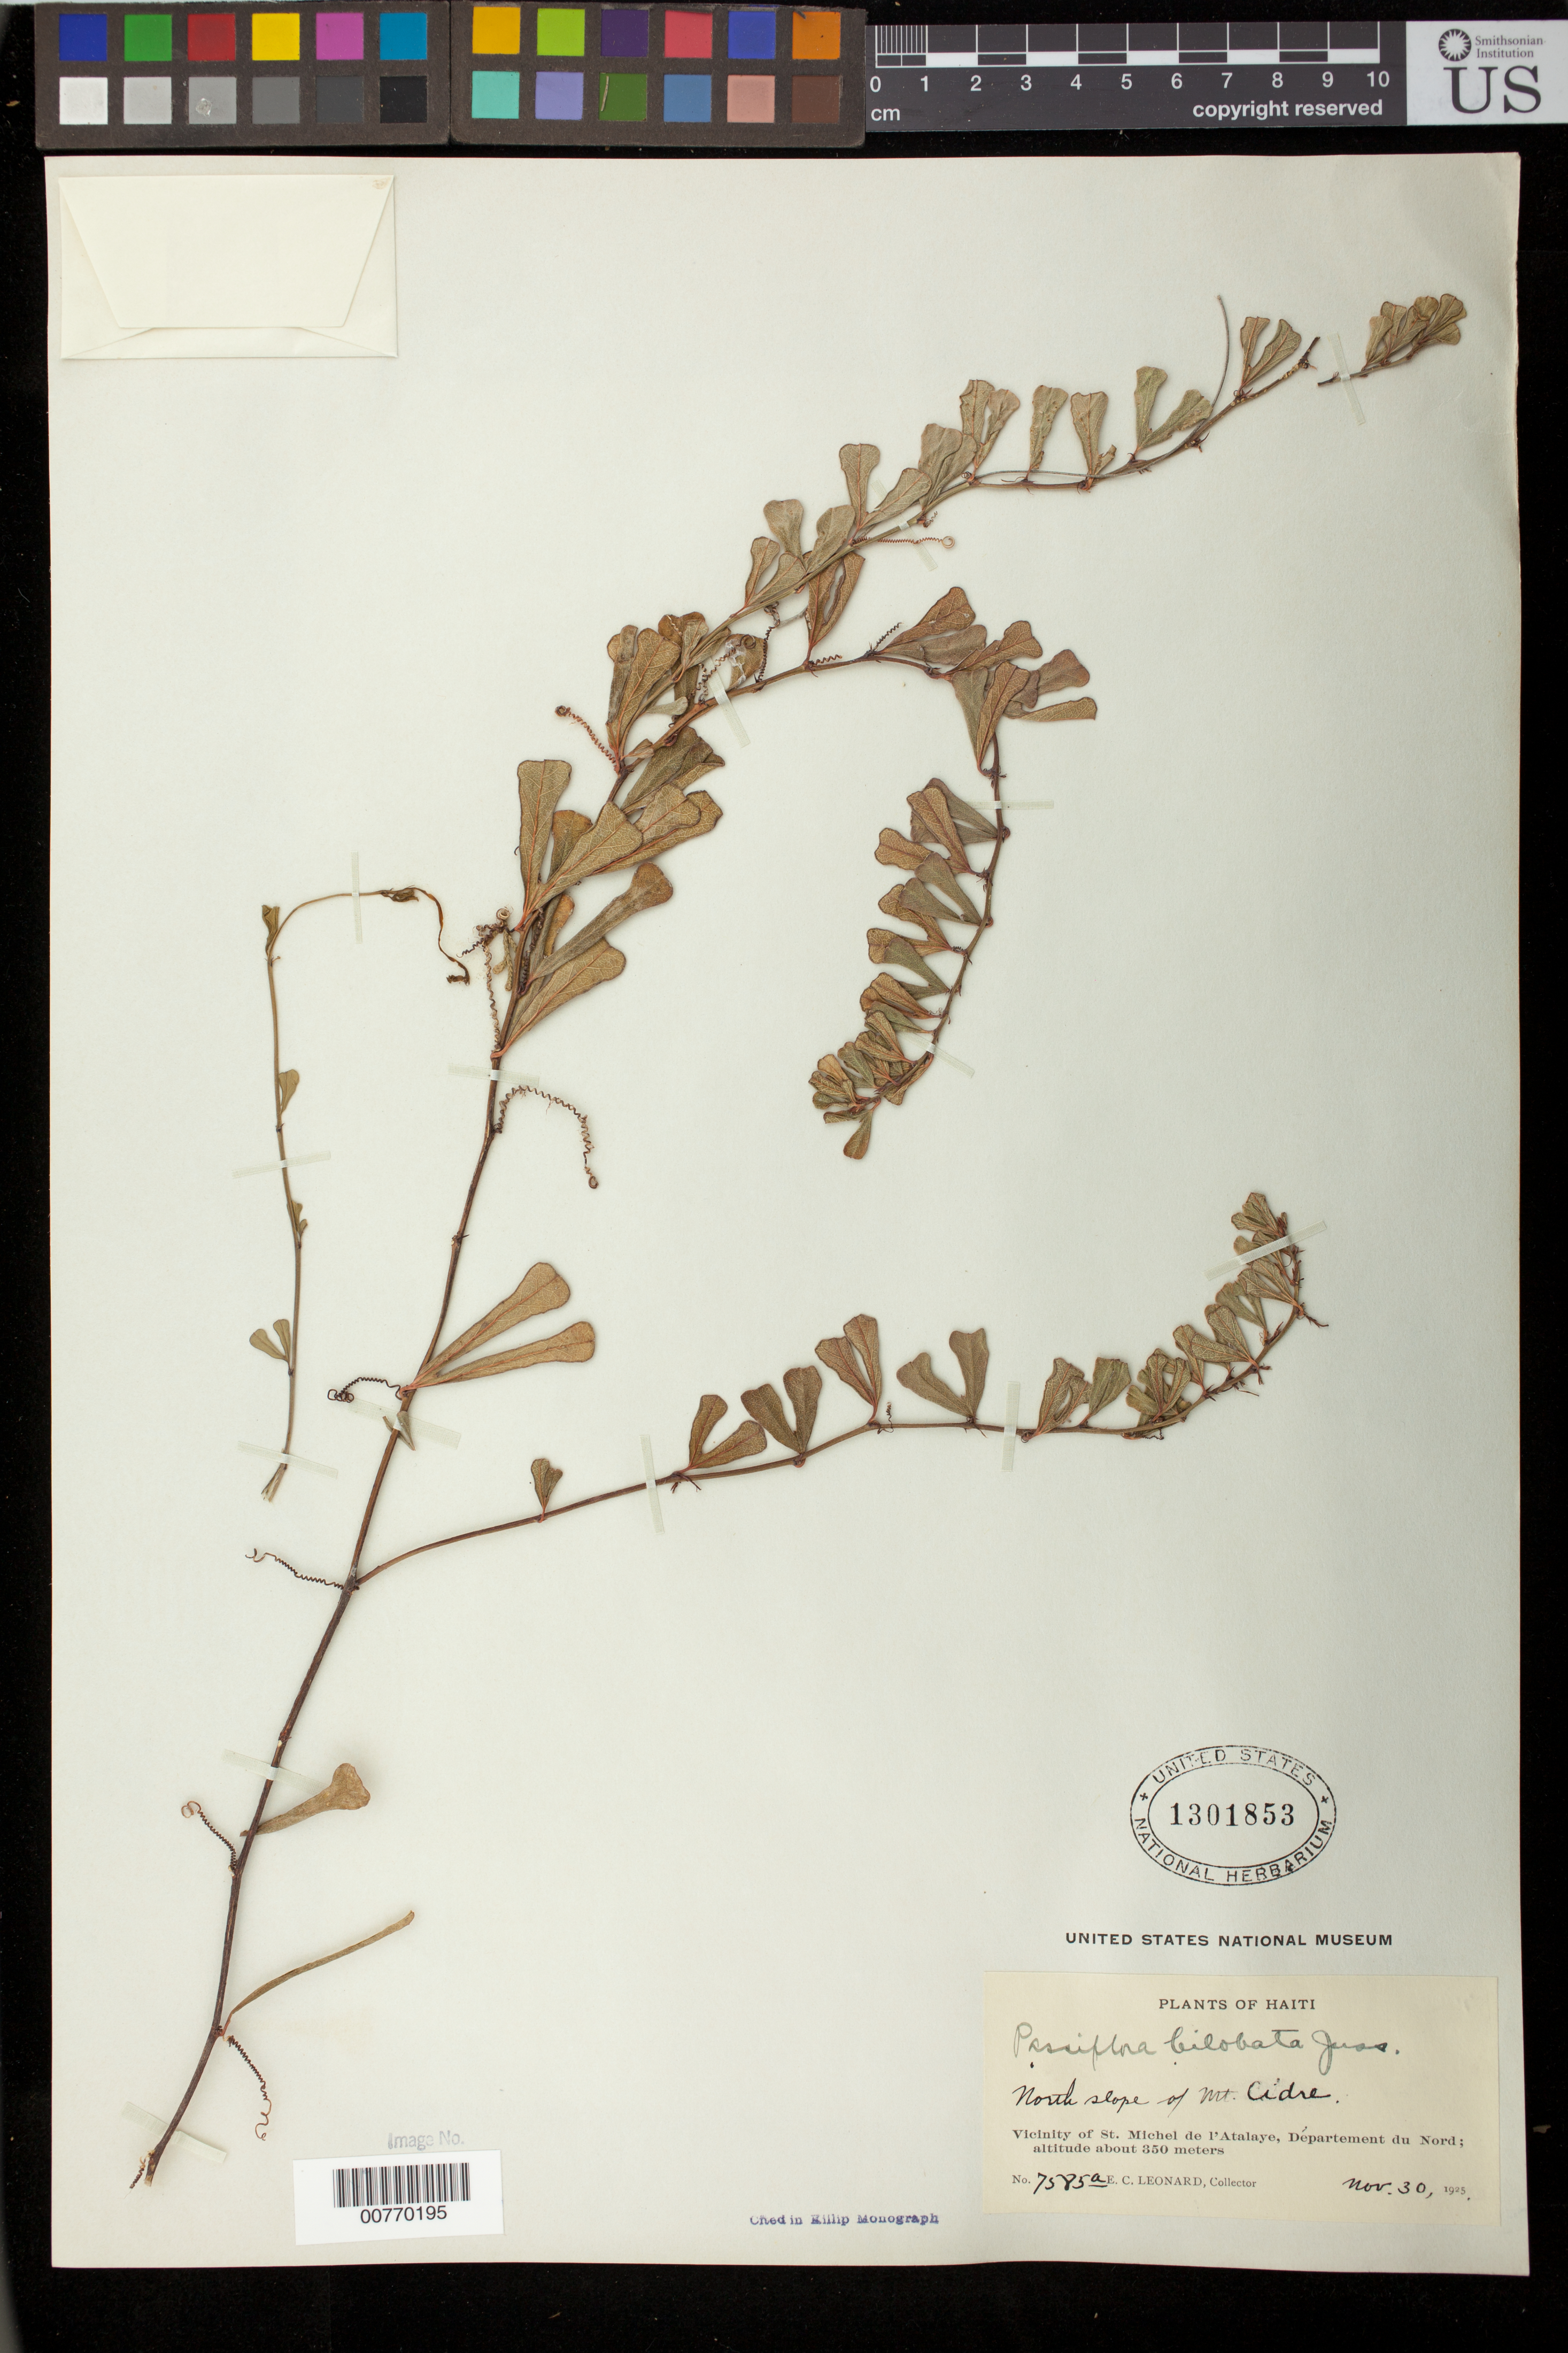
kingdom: Plantae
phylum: Tracheophyta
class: Magnoliopsida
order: Malpighiales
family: Passifloraceae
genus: Passiflora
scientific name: Passiflora bilobata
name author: Juss.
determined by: Killip, Ellsworth P.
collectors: E. C. Leonard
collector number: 7585a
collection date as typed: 30 Nov 1925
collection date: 1925-11-30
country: Haiti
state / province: Nord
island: Hispaniola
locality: Vicinity of St. Michel de l'Atalaye, north slope of Mt. Cidre.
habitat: Slope.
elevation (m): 350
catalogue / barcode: US 1301853